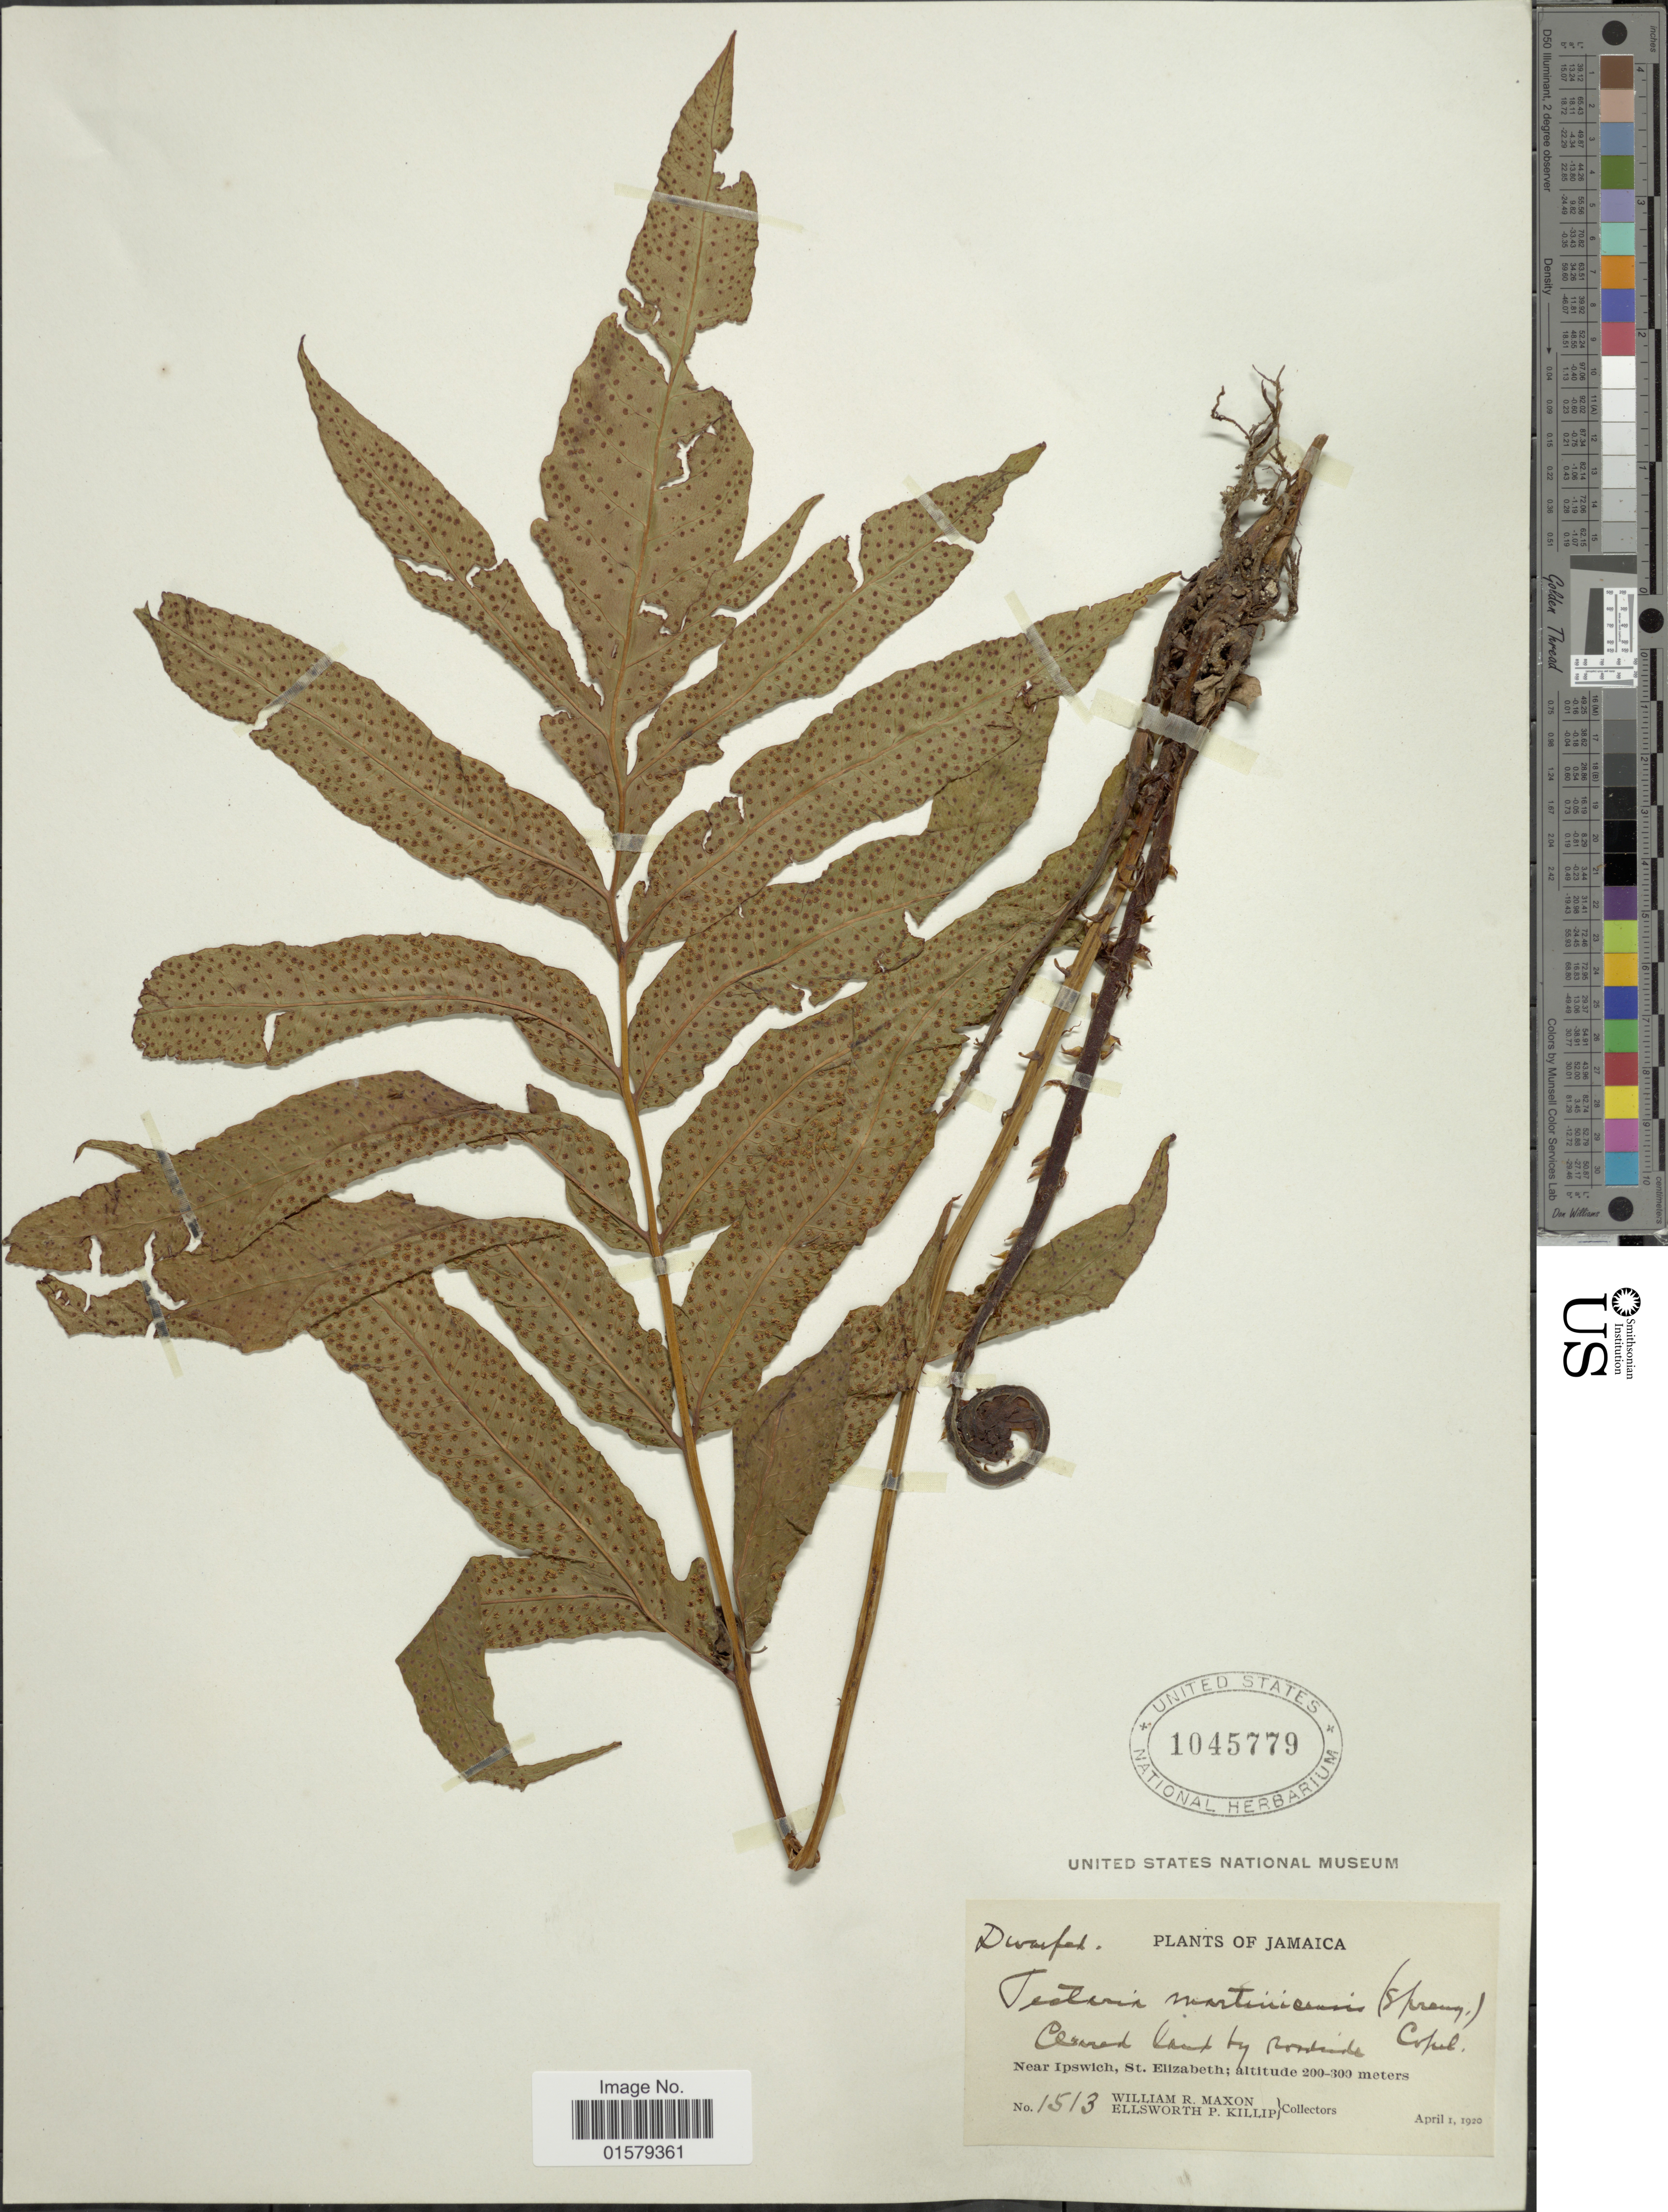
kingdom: Plantae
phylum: Tracheophyta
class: Polypodiopsida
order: Polypodiales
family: Tectariaceae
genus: Tectaria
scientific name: Tectaria incisa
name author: Cav.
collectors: W. R. Maxon & E. P. Killip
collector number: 1513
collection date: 1920-04-01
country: Jamaica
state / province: Saint Elizabeth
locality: Near Ipswich, cleared bank by roadside.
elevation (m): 200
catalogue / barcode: US 1045779